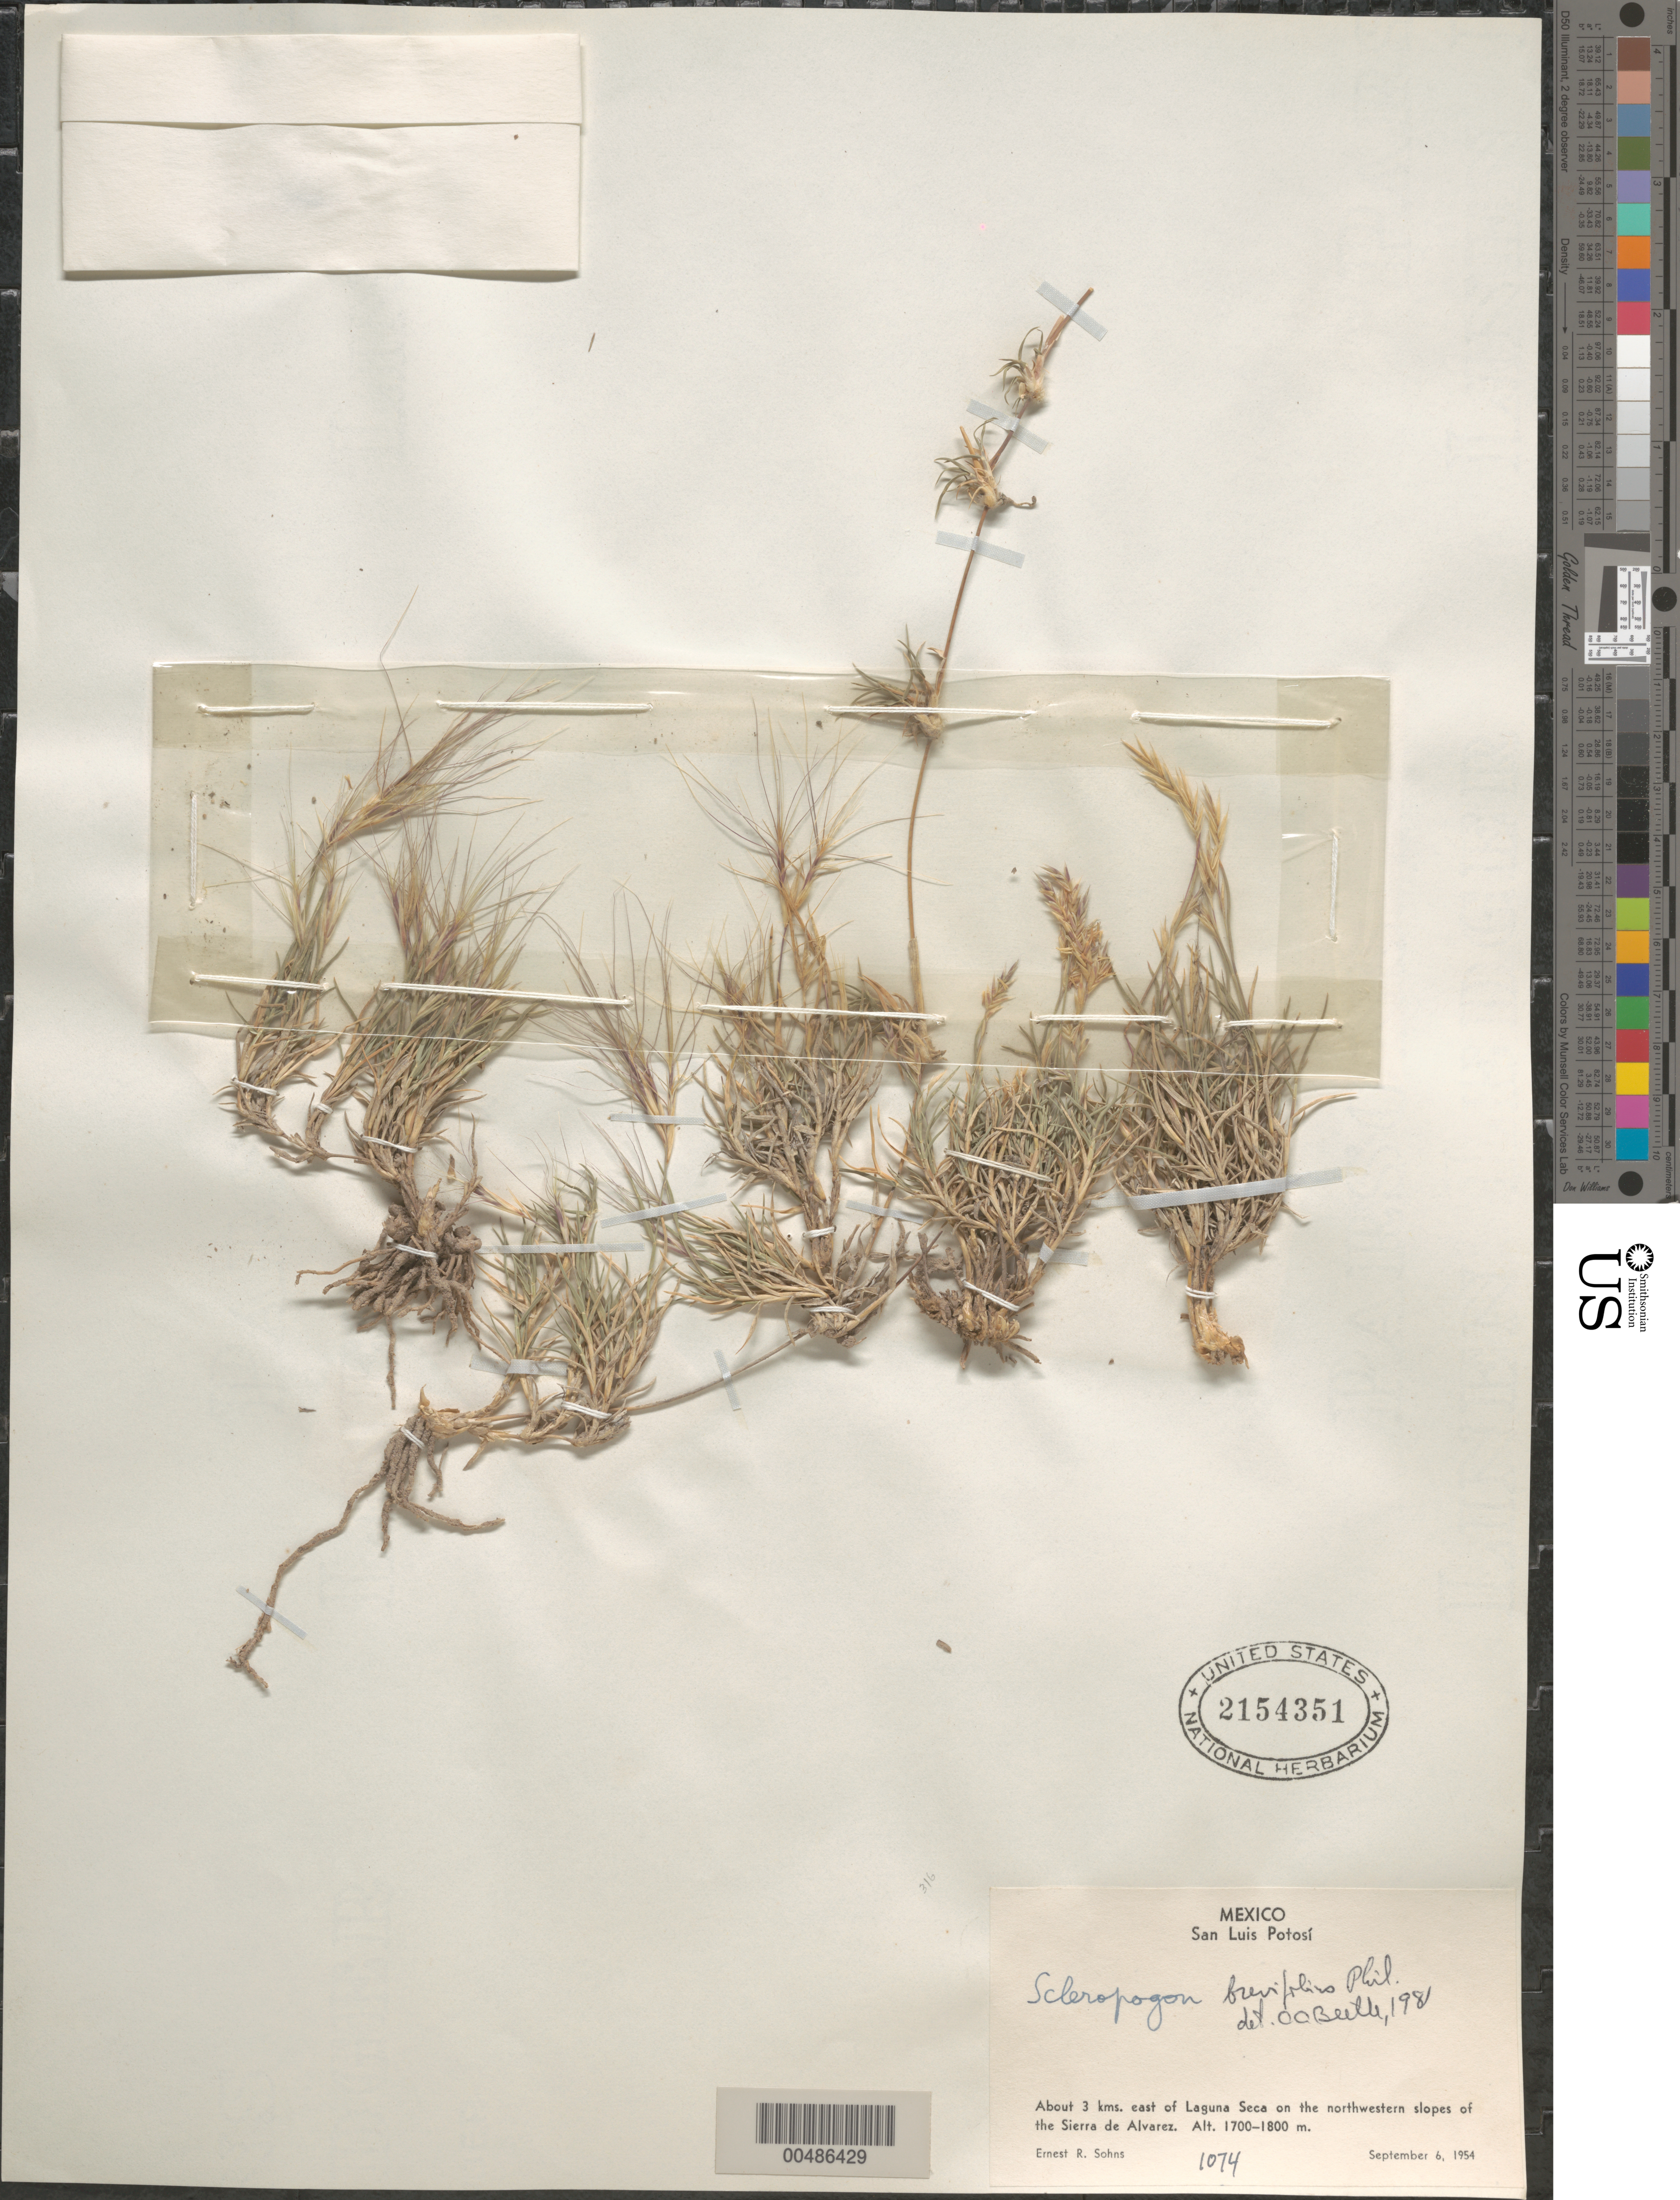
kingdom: Plantae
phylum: Tracheophyta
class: Liliopsida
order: Poales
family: Poaceae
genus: Scleropogon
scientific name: Scleropogon brevifolius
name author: Phil.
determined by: Beetle, Alan A.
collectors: E. R. Sohns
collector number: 1074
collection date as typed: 6 Sep 1954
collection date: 1954-09-06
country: Mexico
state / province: San Luis Potosi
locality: About 3 km E of Laguna Seca on the NW slopes of the Sierra de Alvarez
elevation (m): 1700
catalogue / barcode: US 2154351